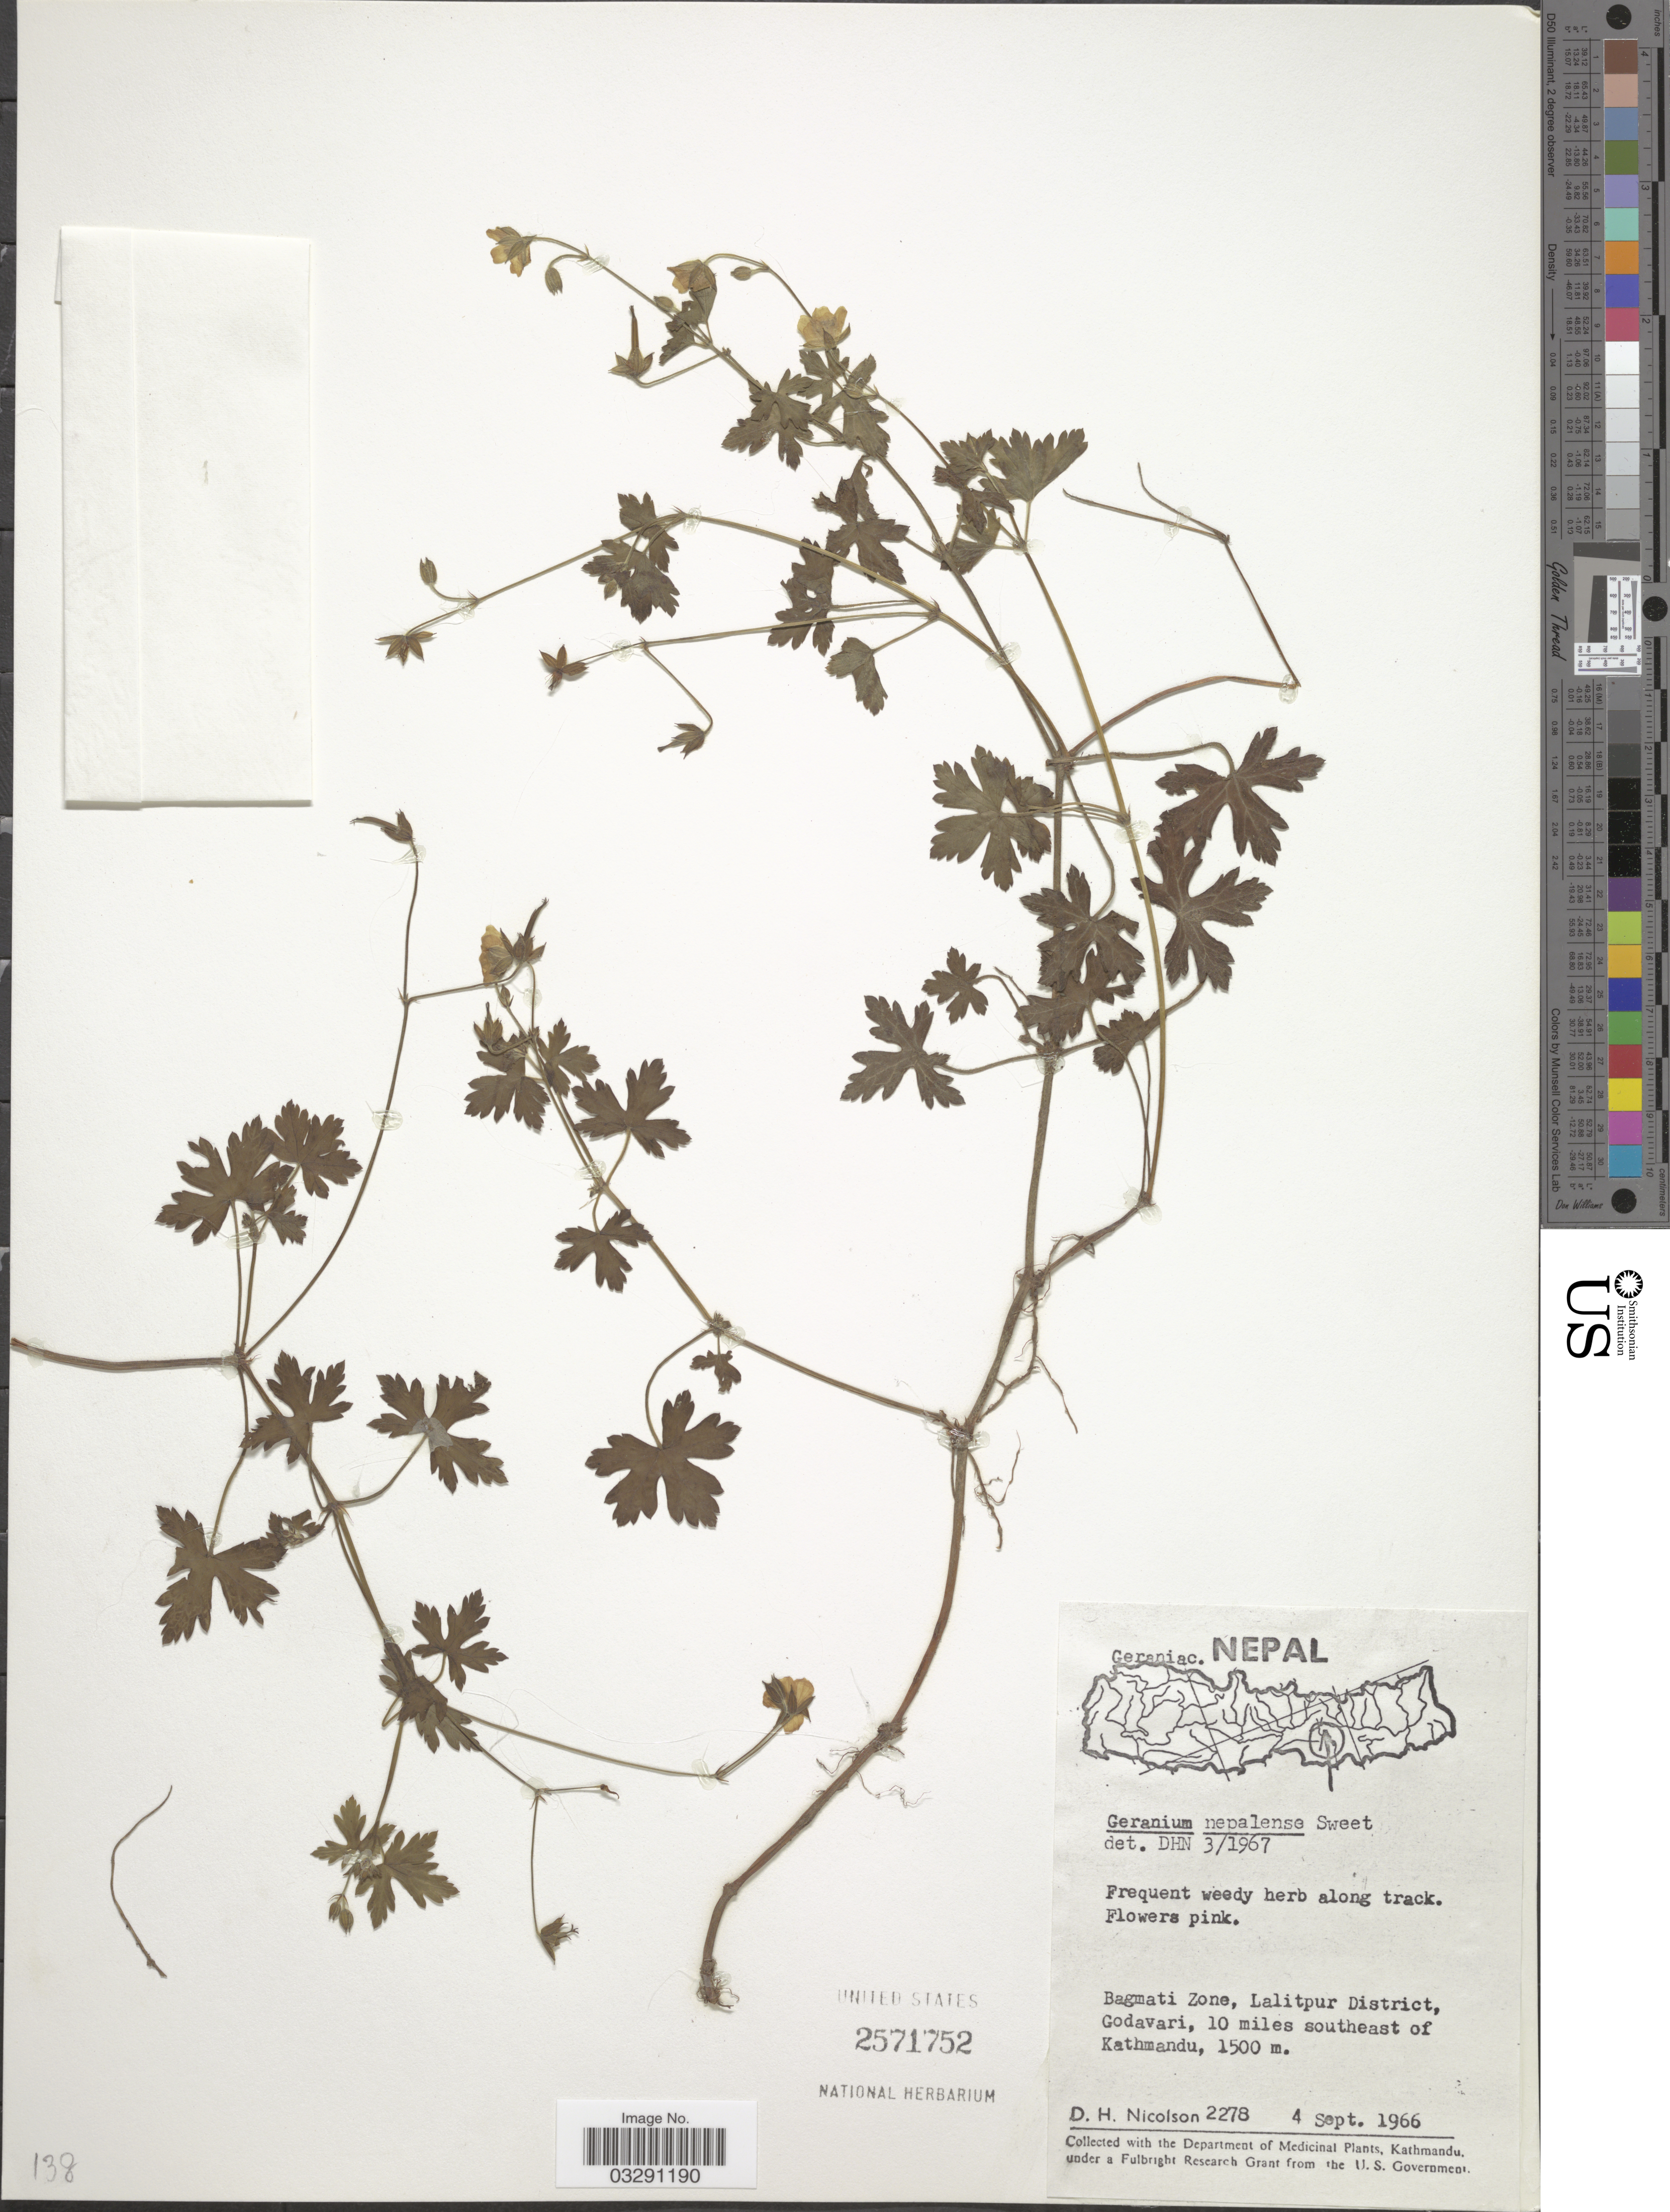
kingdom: Plantae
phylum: Tracheophyta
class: Magnoliopsida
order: Geraniales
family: Geraniaceae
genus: Geranium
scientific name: Geranium nepalense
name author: Sweet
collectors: D. H. Nicolson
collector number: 2278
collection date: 1966-09-04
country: Nepal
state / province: Bagmati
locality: Bagmati Zone, Lalitpur District, Godavari, 10 miles southeast of Kathmandu.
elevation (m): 1500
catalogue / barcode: US 2571752